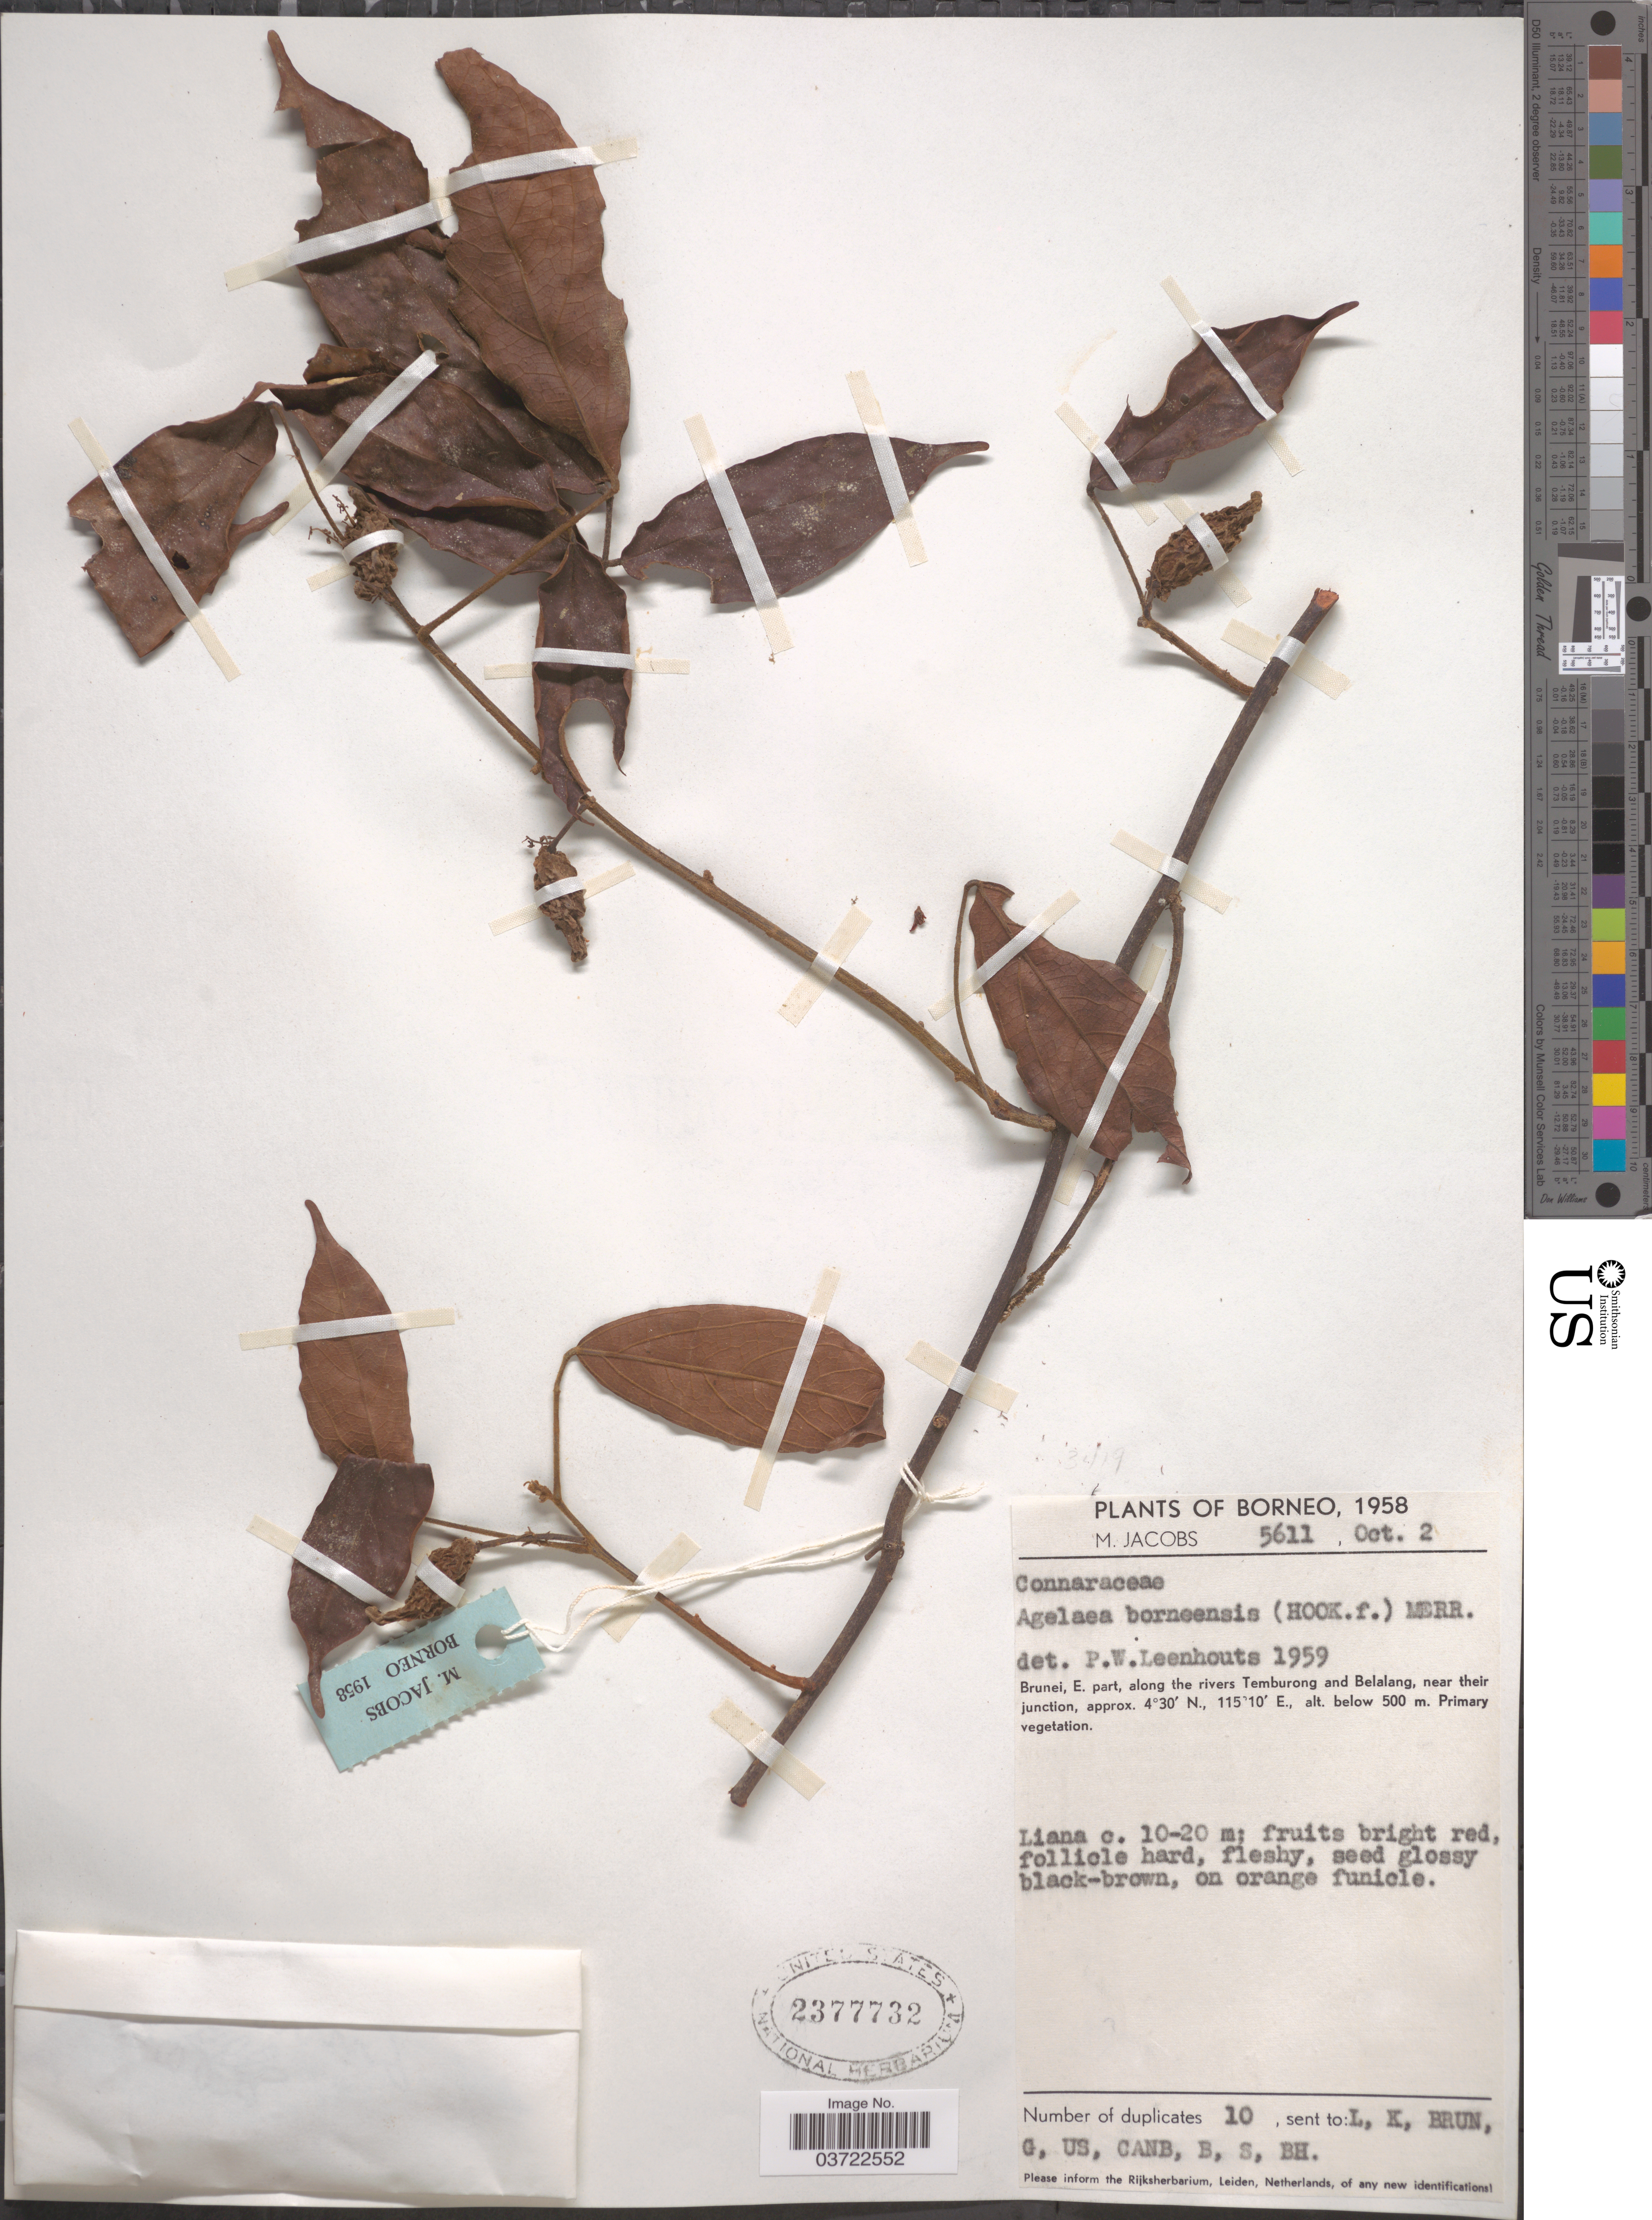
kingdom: Plantae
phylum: Tracheophyta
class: Magnoliopsida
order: Oxalidales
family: Connaraceae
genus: Agelaea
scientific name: Agelaea borneensis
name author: (Hook. f.) Merr.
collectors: M. Jacobs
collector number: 5611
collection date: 1958-10-02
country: Brunei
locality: Borneo. E. part, along the rivers Temburong and Belalang, near their junction.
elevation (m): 10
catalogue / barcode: US 2377732